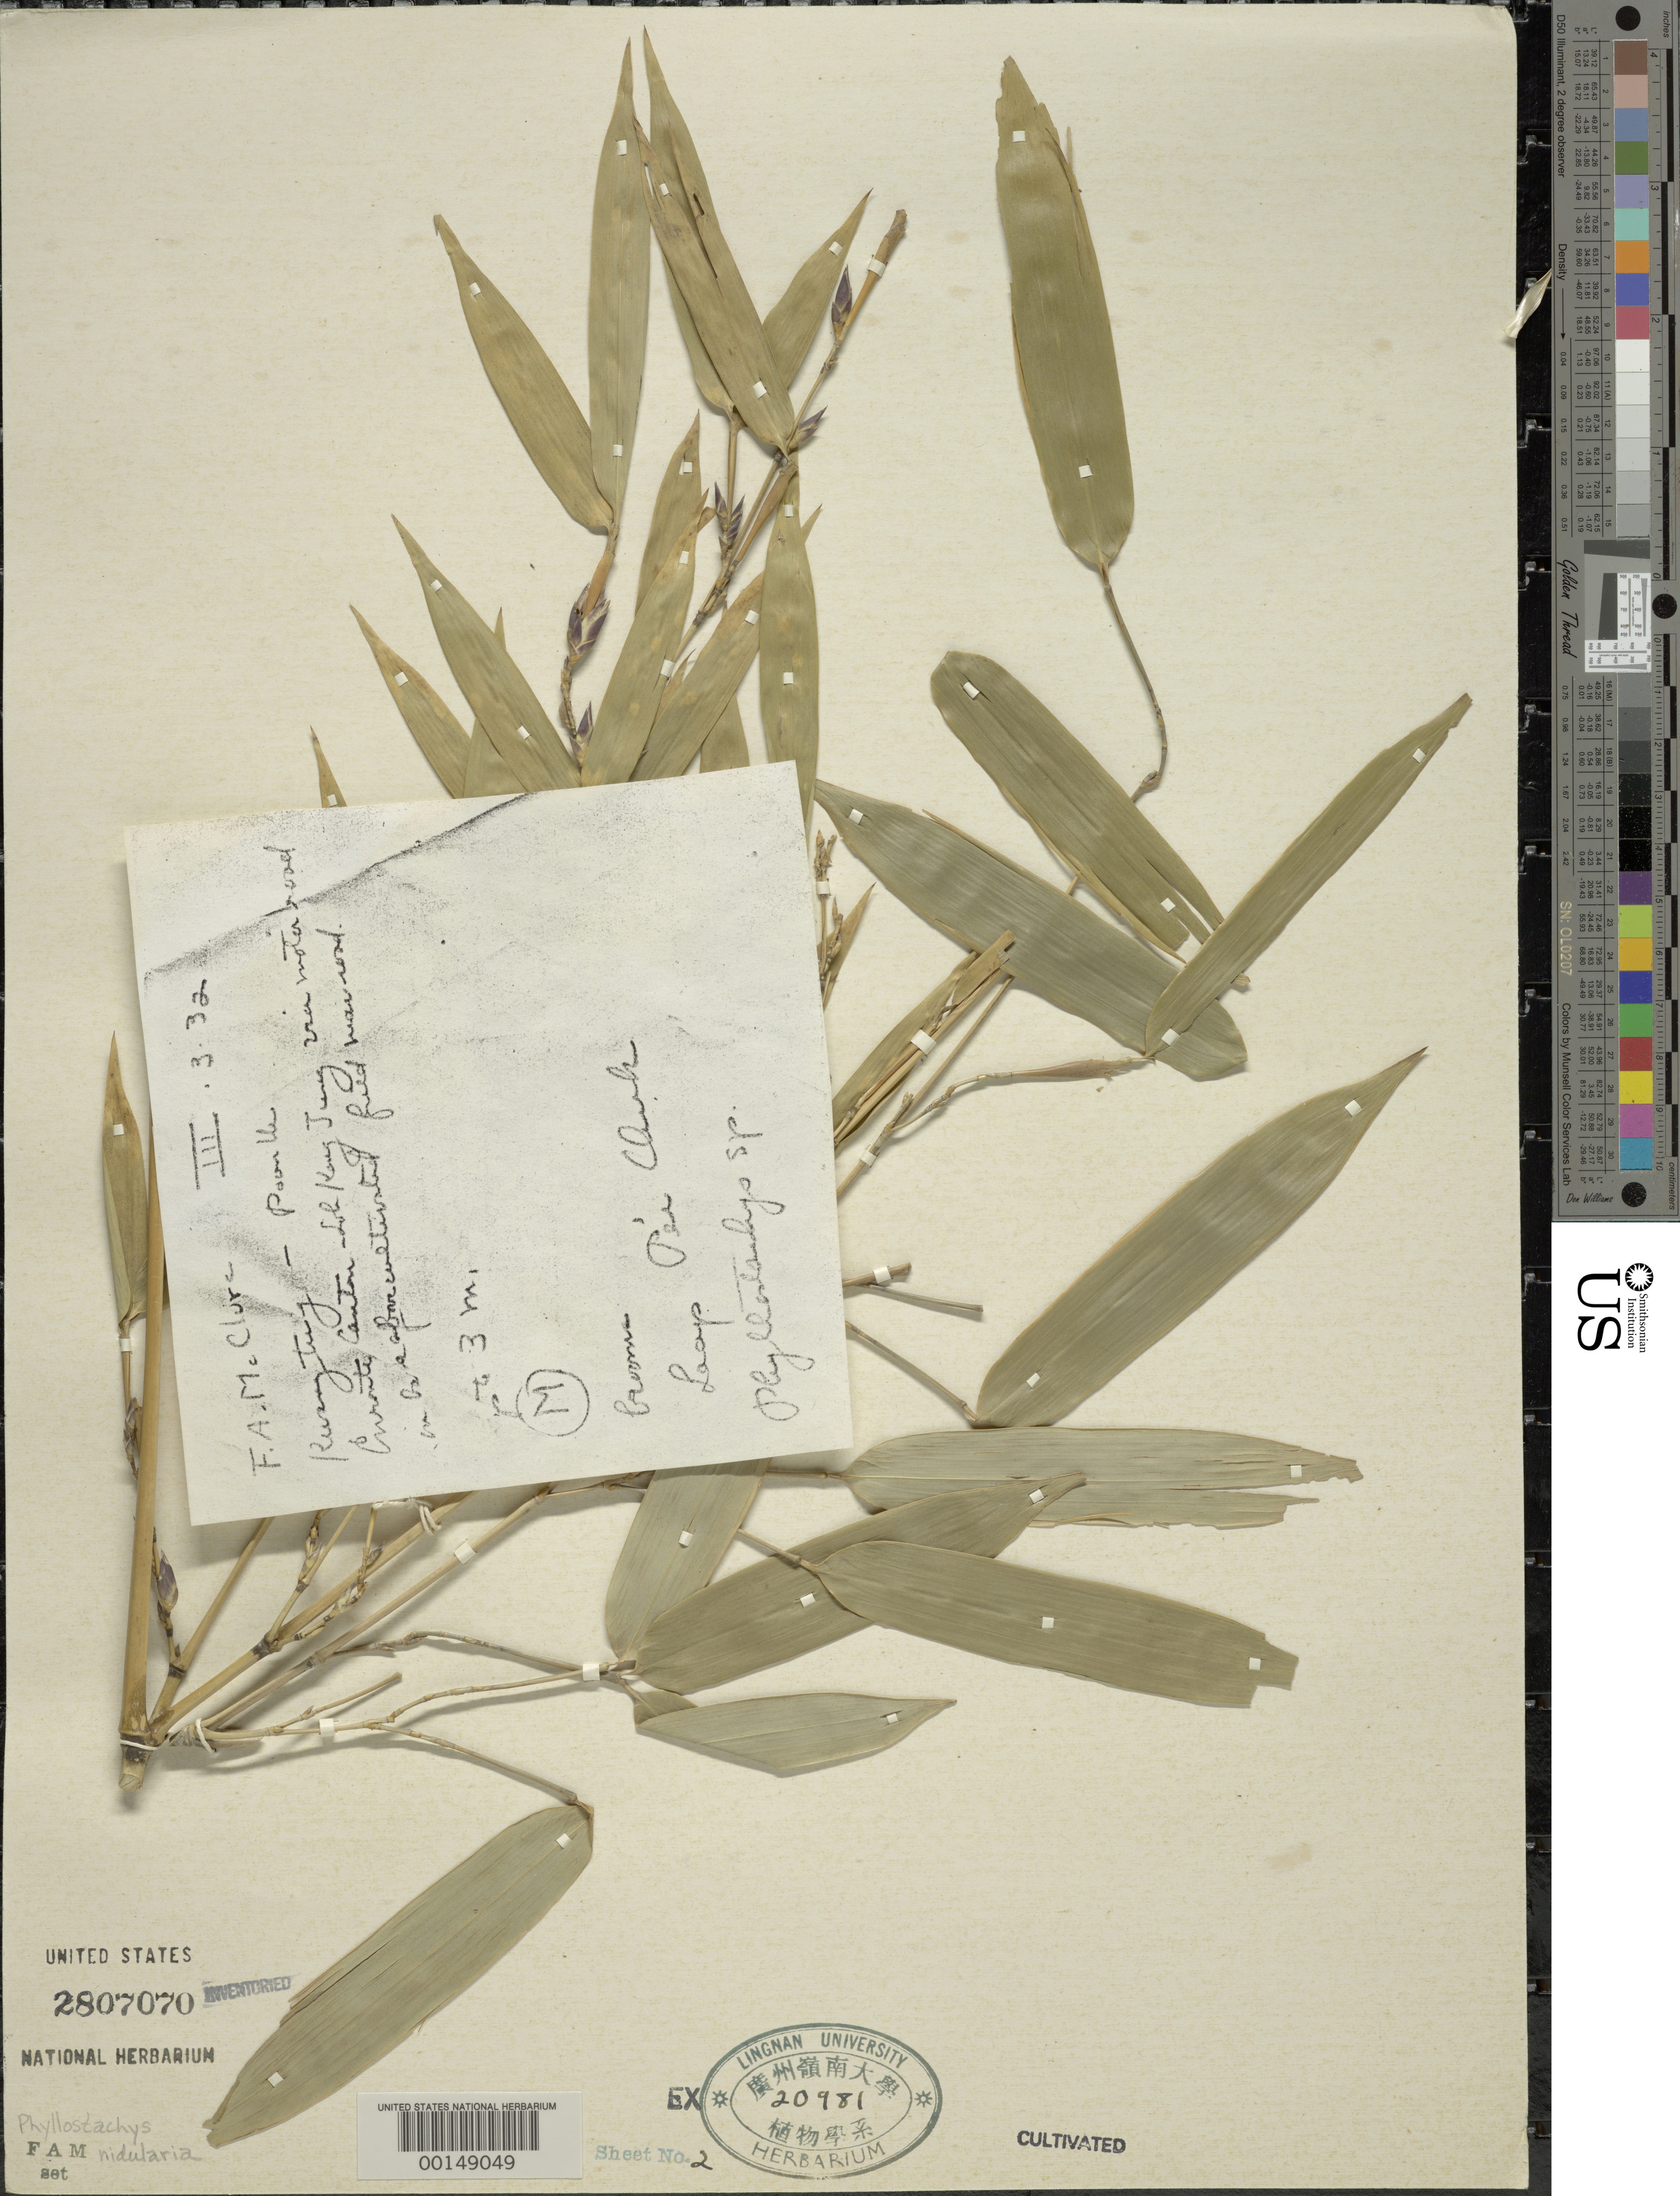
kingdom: Plantae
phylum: Tracheophyta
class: Liliopsida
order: Poales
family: Poaceae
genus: Phyllostachys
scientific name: Phyllostachys nidularia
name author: Munro ex Fenzi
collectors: F. A. McClure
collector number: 20000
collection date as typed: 03 Mar 1932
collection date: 1932-03-03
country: China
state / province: Guangdong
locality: Poon ue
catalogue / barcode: US 2807070